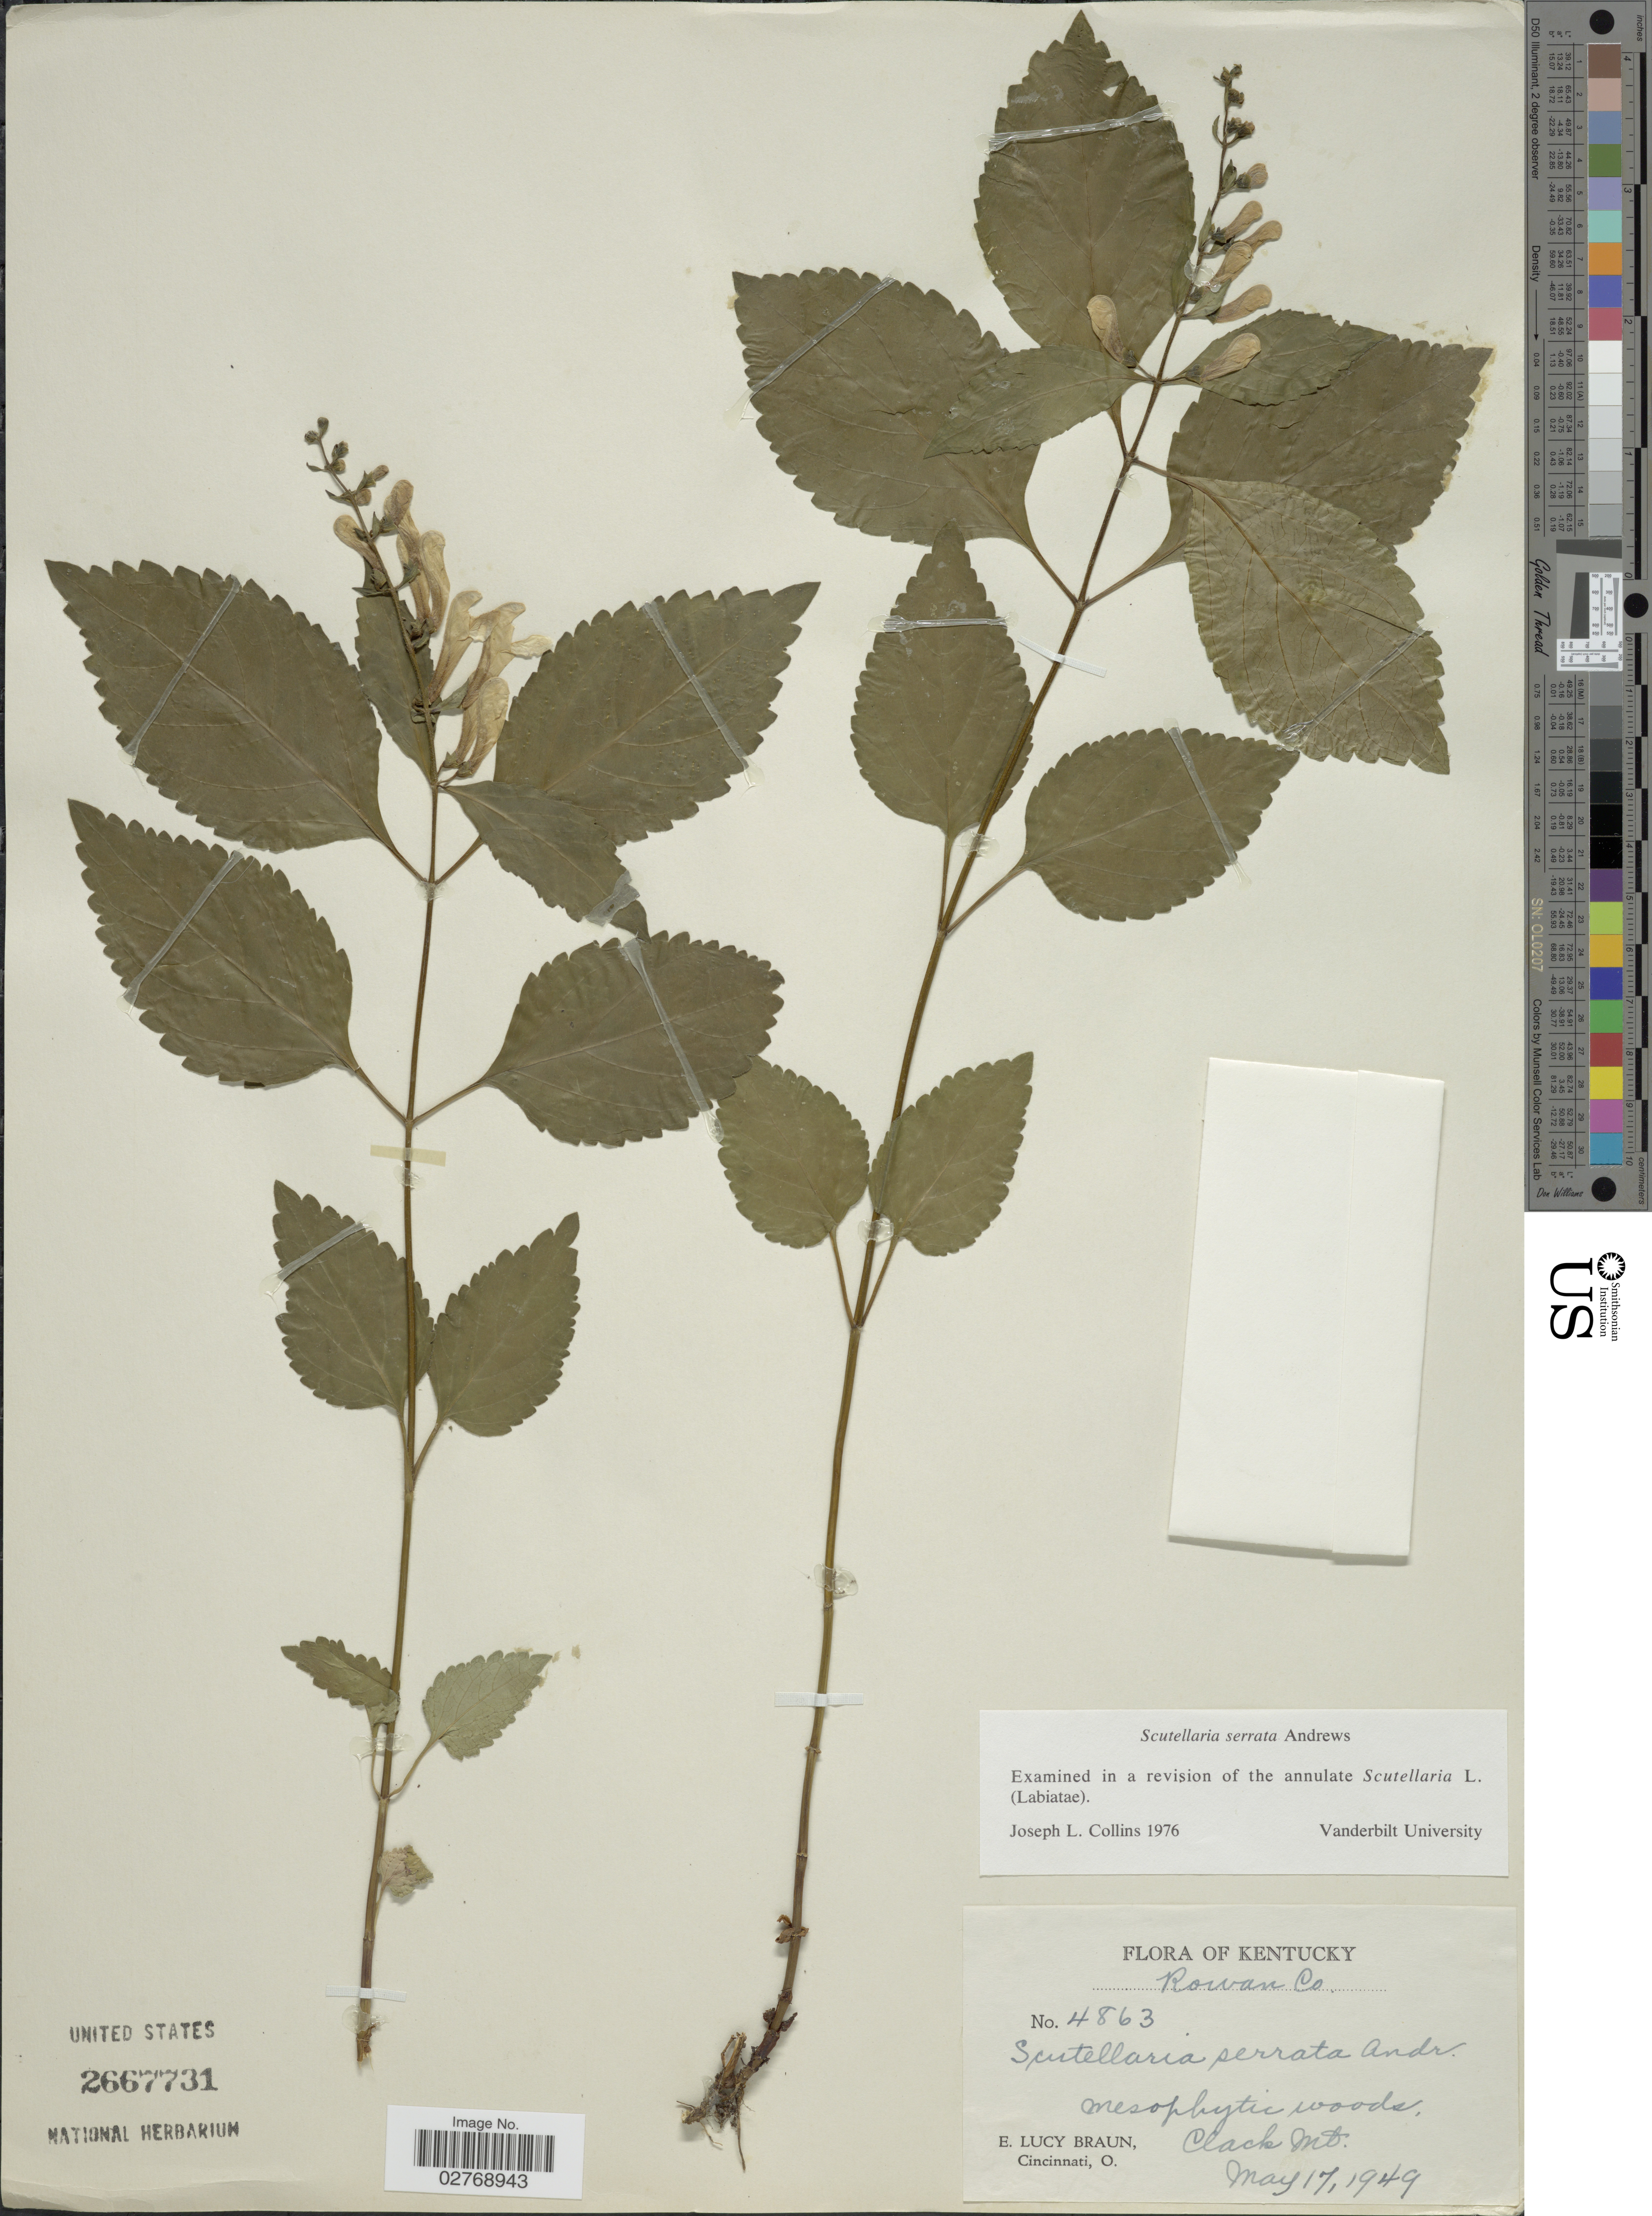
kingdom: Plantae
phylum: Tracheophyta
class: Magnoliopsida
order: Lamiales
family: Lamiaceae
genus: Scutellaria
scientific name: Scutellaria serrata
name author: Andrews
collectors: E. L. Braun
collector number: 4863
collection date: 1949-05-17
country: United States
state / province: Kentucky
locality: Rowan Co. Clack Mt.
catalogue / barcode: US 2667731